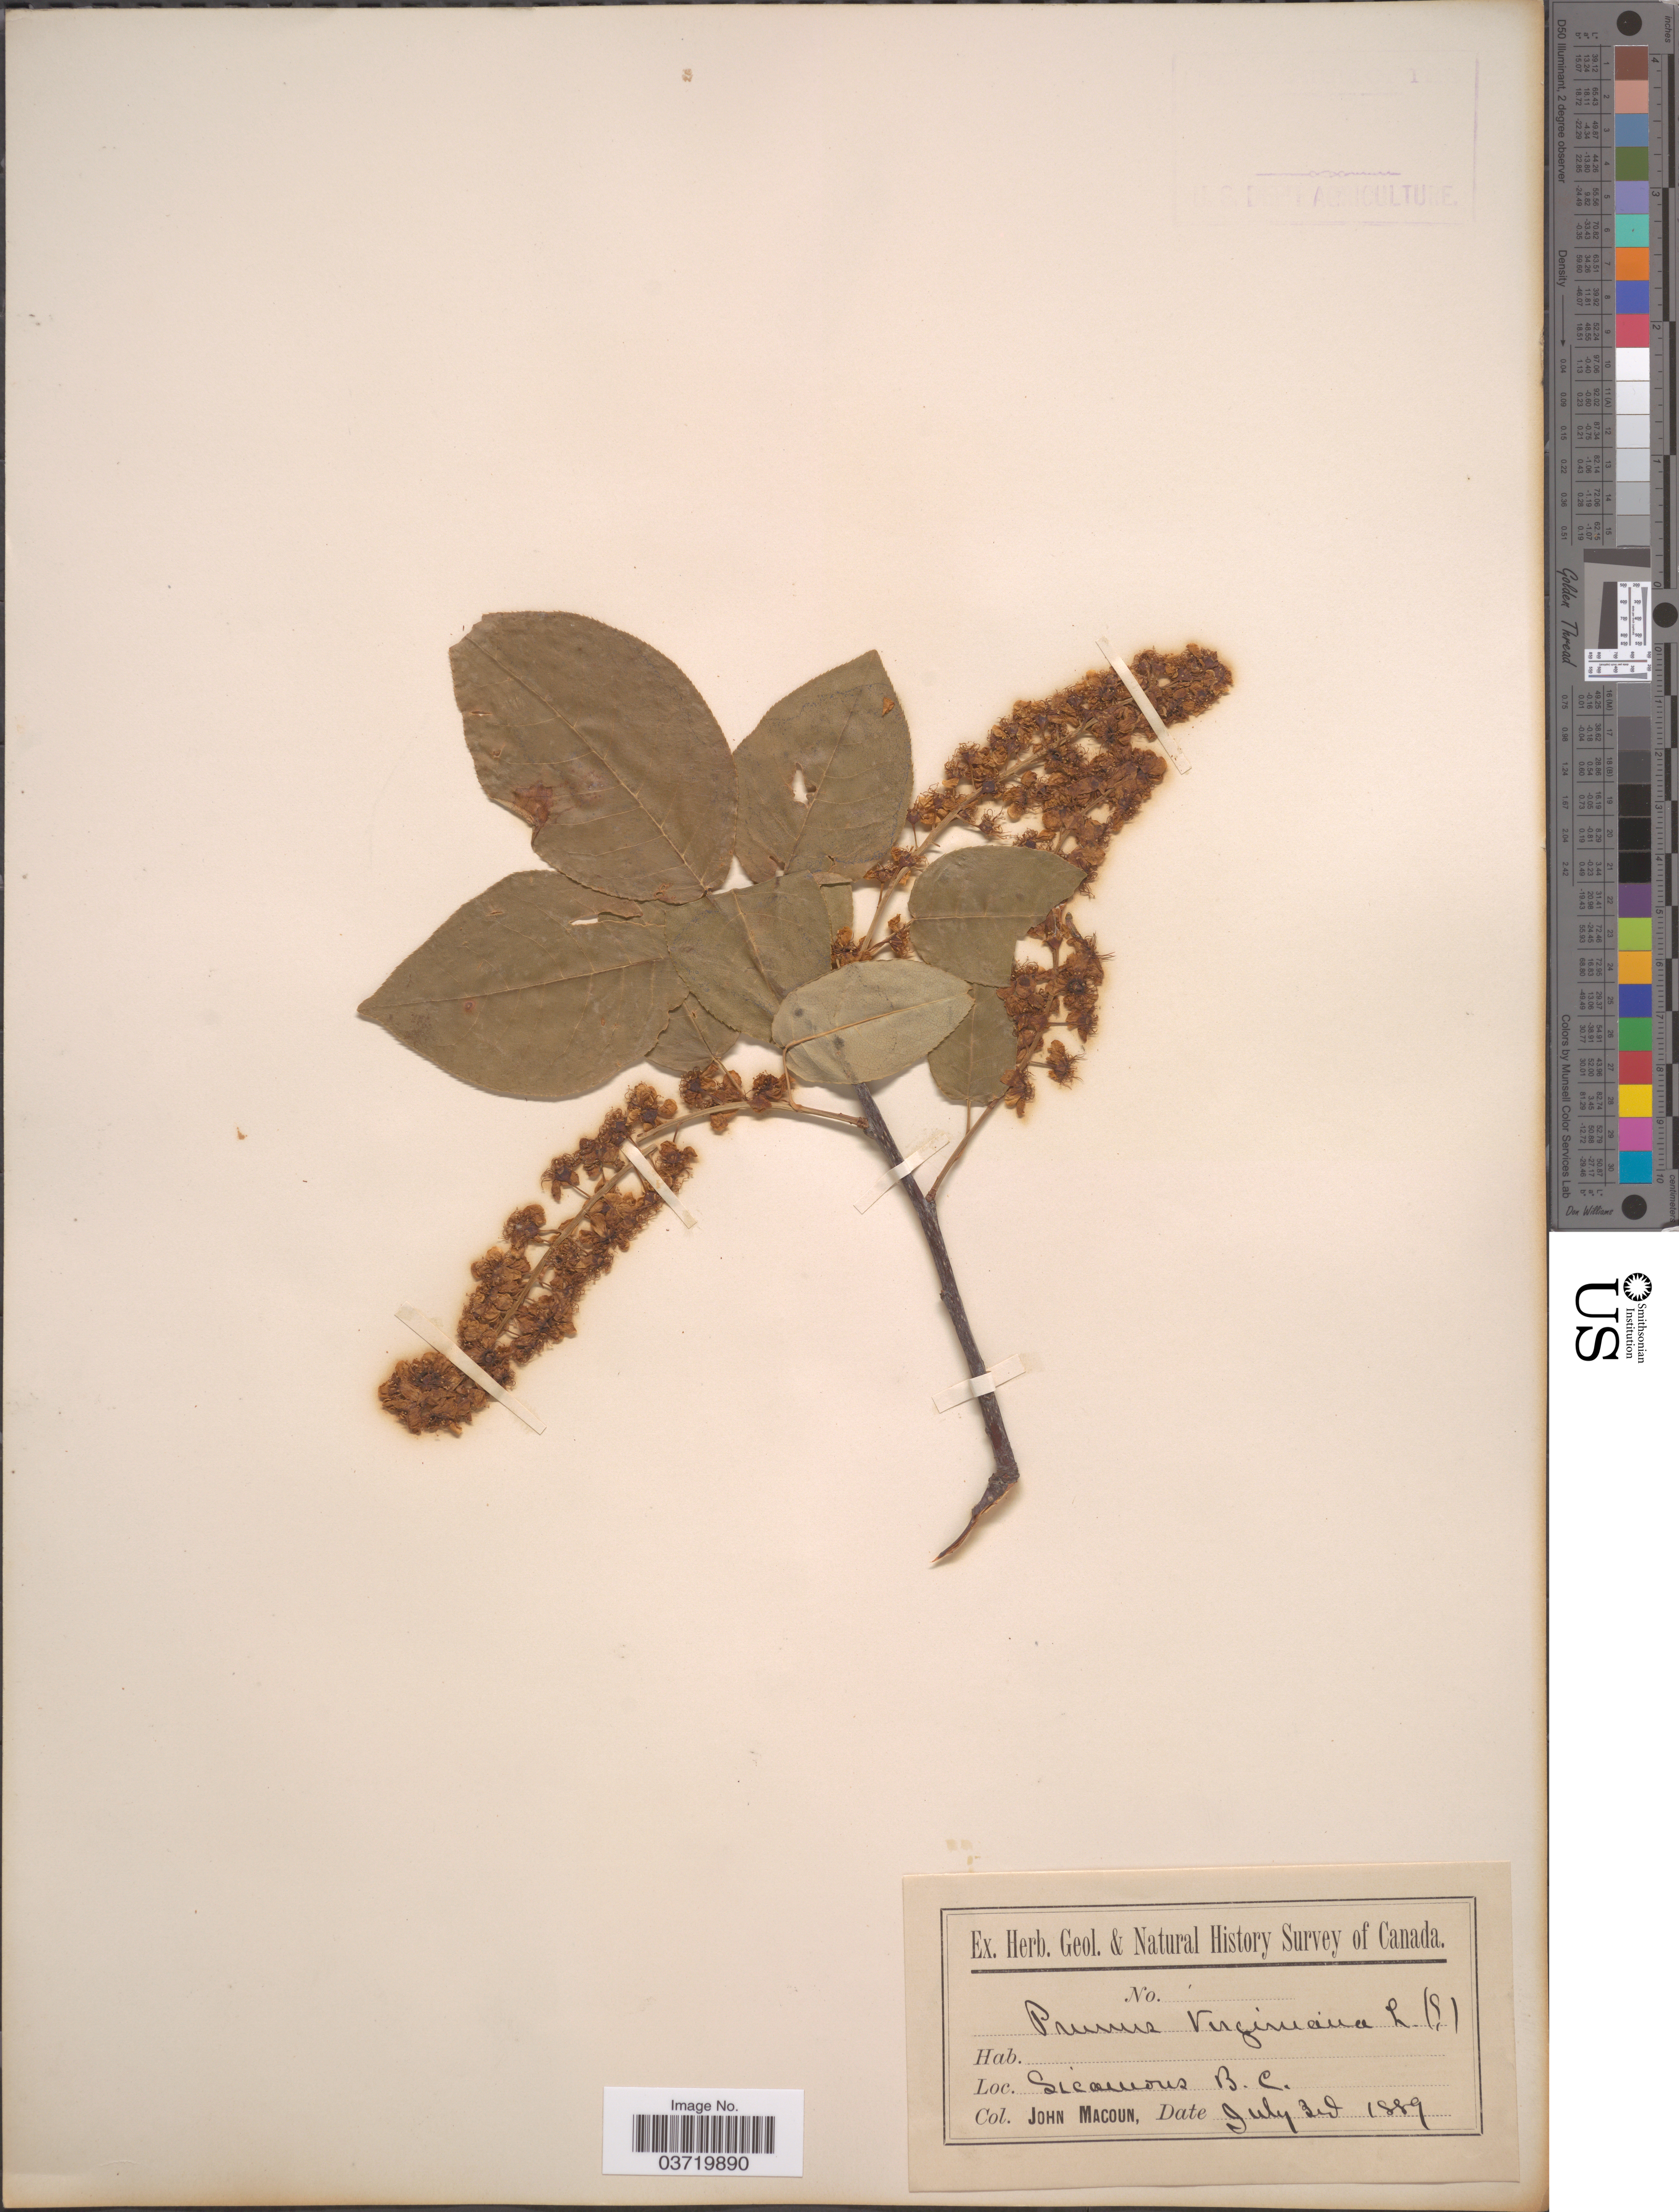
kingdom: Plantae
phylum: Tracheophyta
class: Magnoliopsida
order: Rosales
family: Rosaceae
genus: Prunus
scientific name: Prunus virginiana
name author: L.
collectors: J. Macoun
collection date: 1889-07-03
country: Canada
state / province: British Columbia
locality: Sicamous.